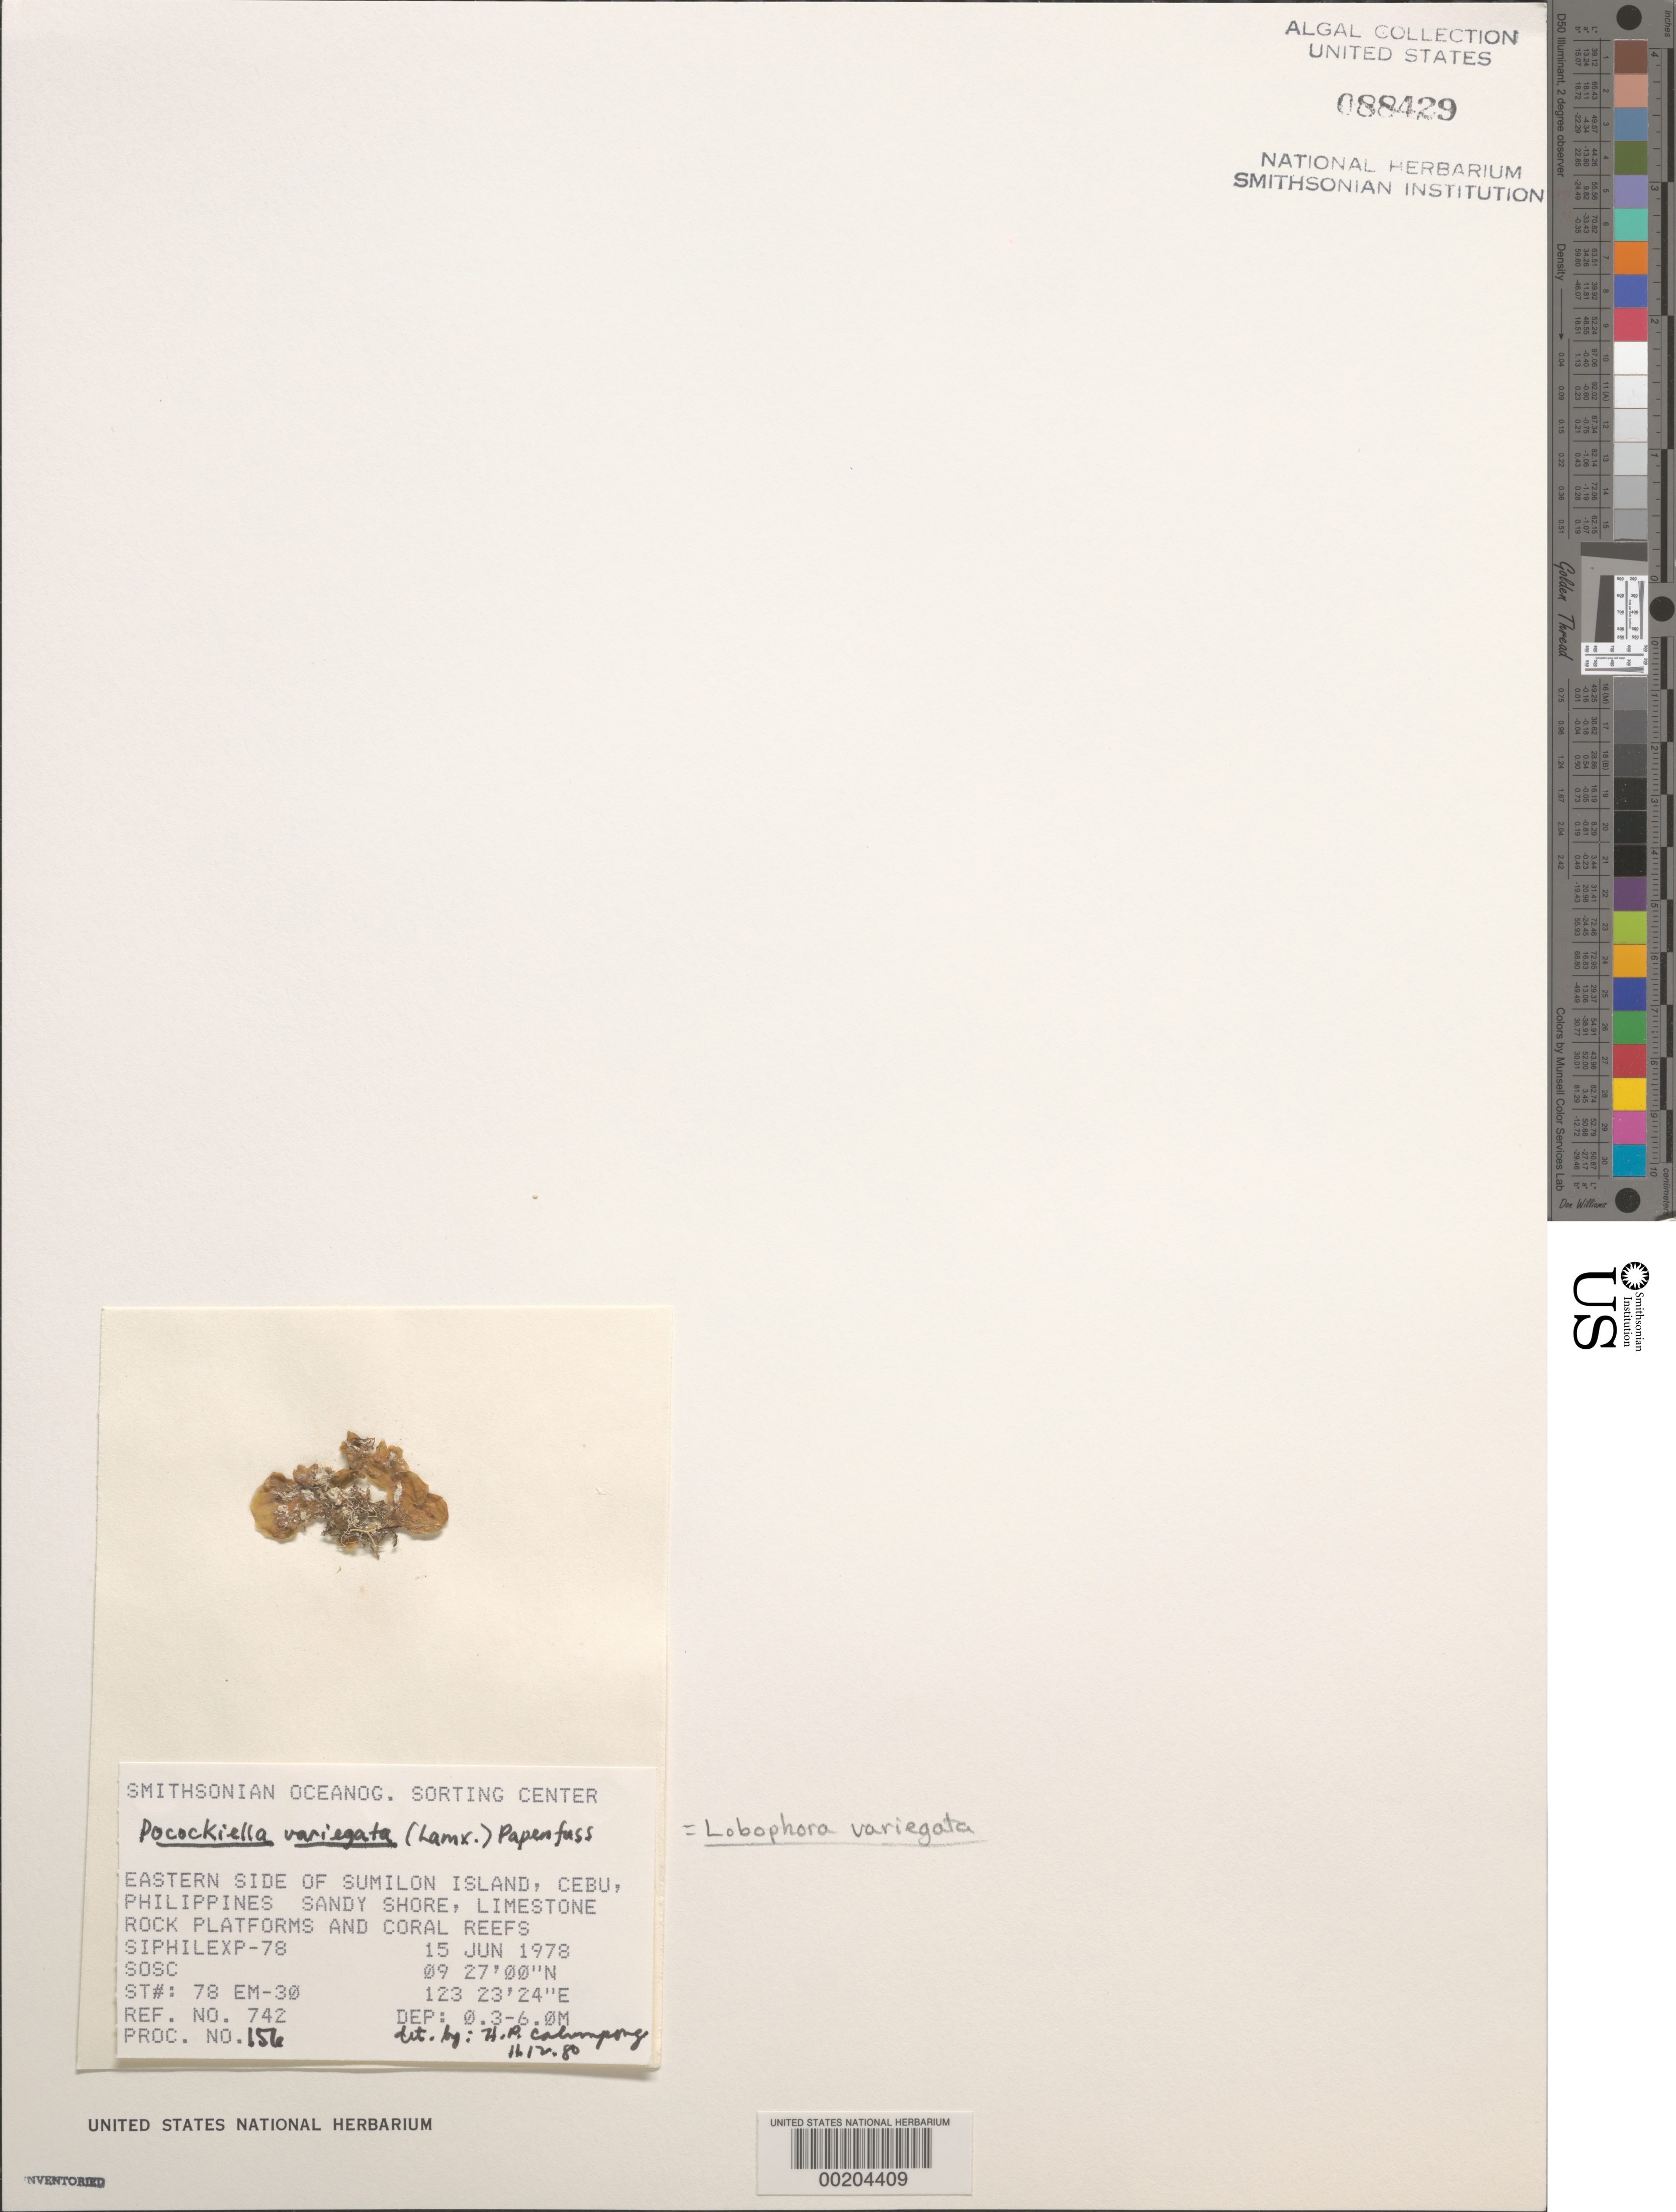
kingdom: Chromista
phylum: Ochrophyta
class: Phaeophyceae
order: Dictyotales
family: Dictyotaceae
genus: Lobophora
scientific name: Lobophora variegata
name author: (J.V.Lamouroux) Womersley & E.C. Oliveira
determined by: Calumpong, H. P.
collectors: SOSC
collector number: Station 78 Em-30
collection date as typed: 15 Jun 1978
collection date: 1978-06-15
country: Philippines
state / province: Central Visayas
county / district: Cebu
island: Sumilon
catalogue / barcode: US 88429